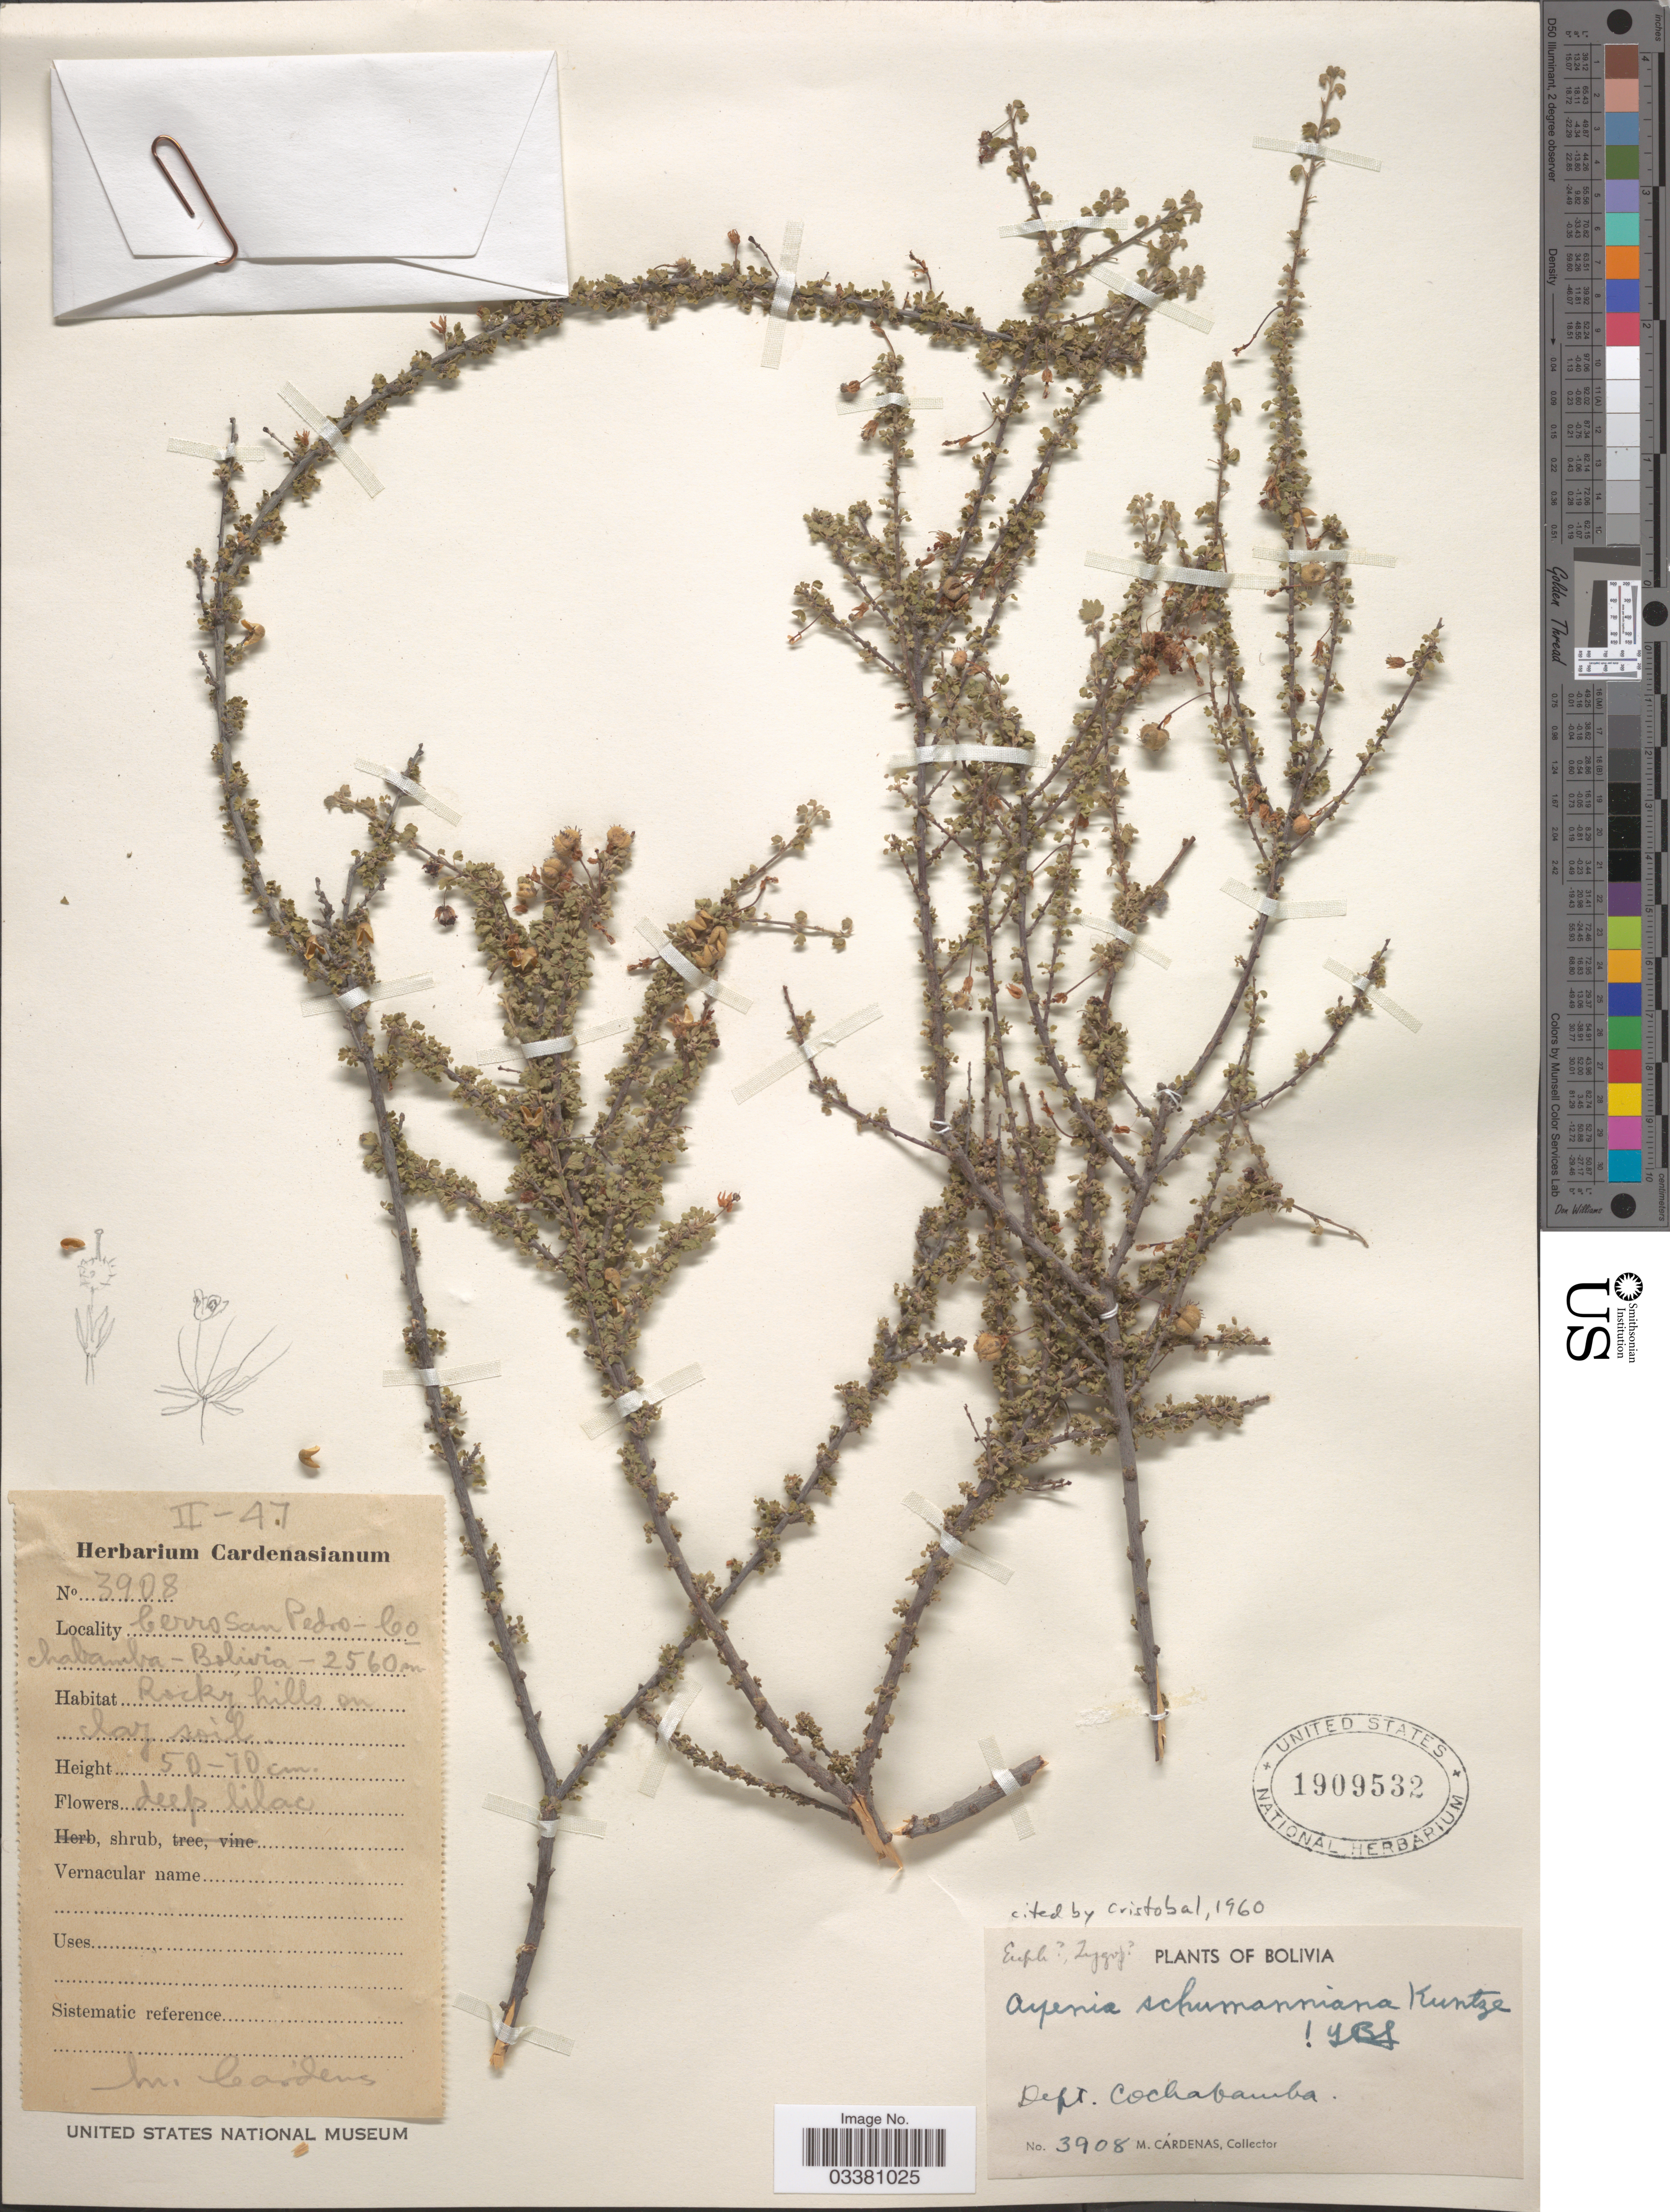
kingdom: Plantae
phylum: Tracheophyta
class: Magnoliopsida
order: Malvales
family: Malvaceae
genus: Ayenia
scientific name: Ayenia schumanniana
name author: Kuntze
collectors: M. Cárdenas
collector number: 3908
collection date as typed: Transcribed d/m/y: /2/47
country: Bolivia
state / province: Cochabamba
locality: Cerro San Pedro. Dept. Cochabamba.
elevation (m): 2560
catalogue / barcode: US 1909532